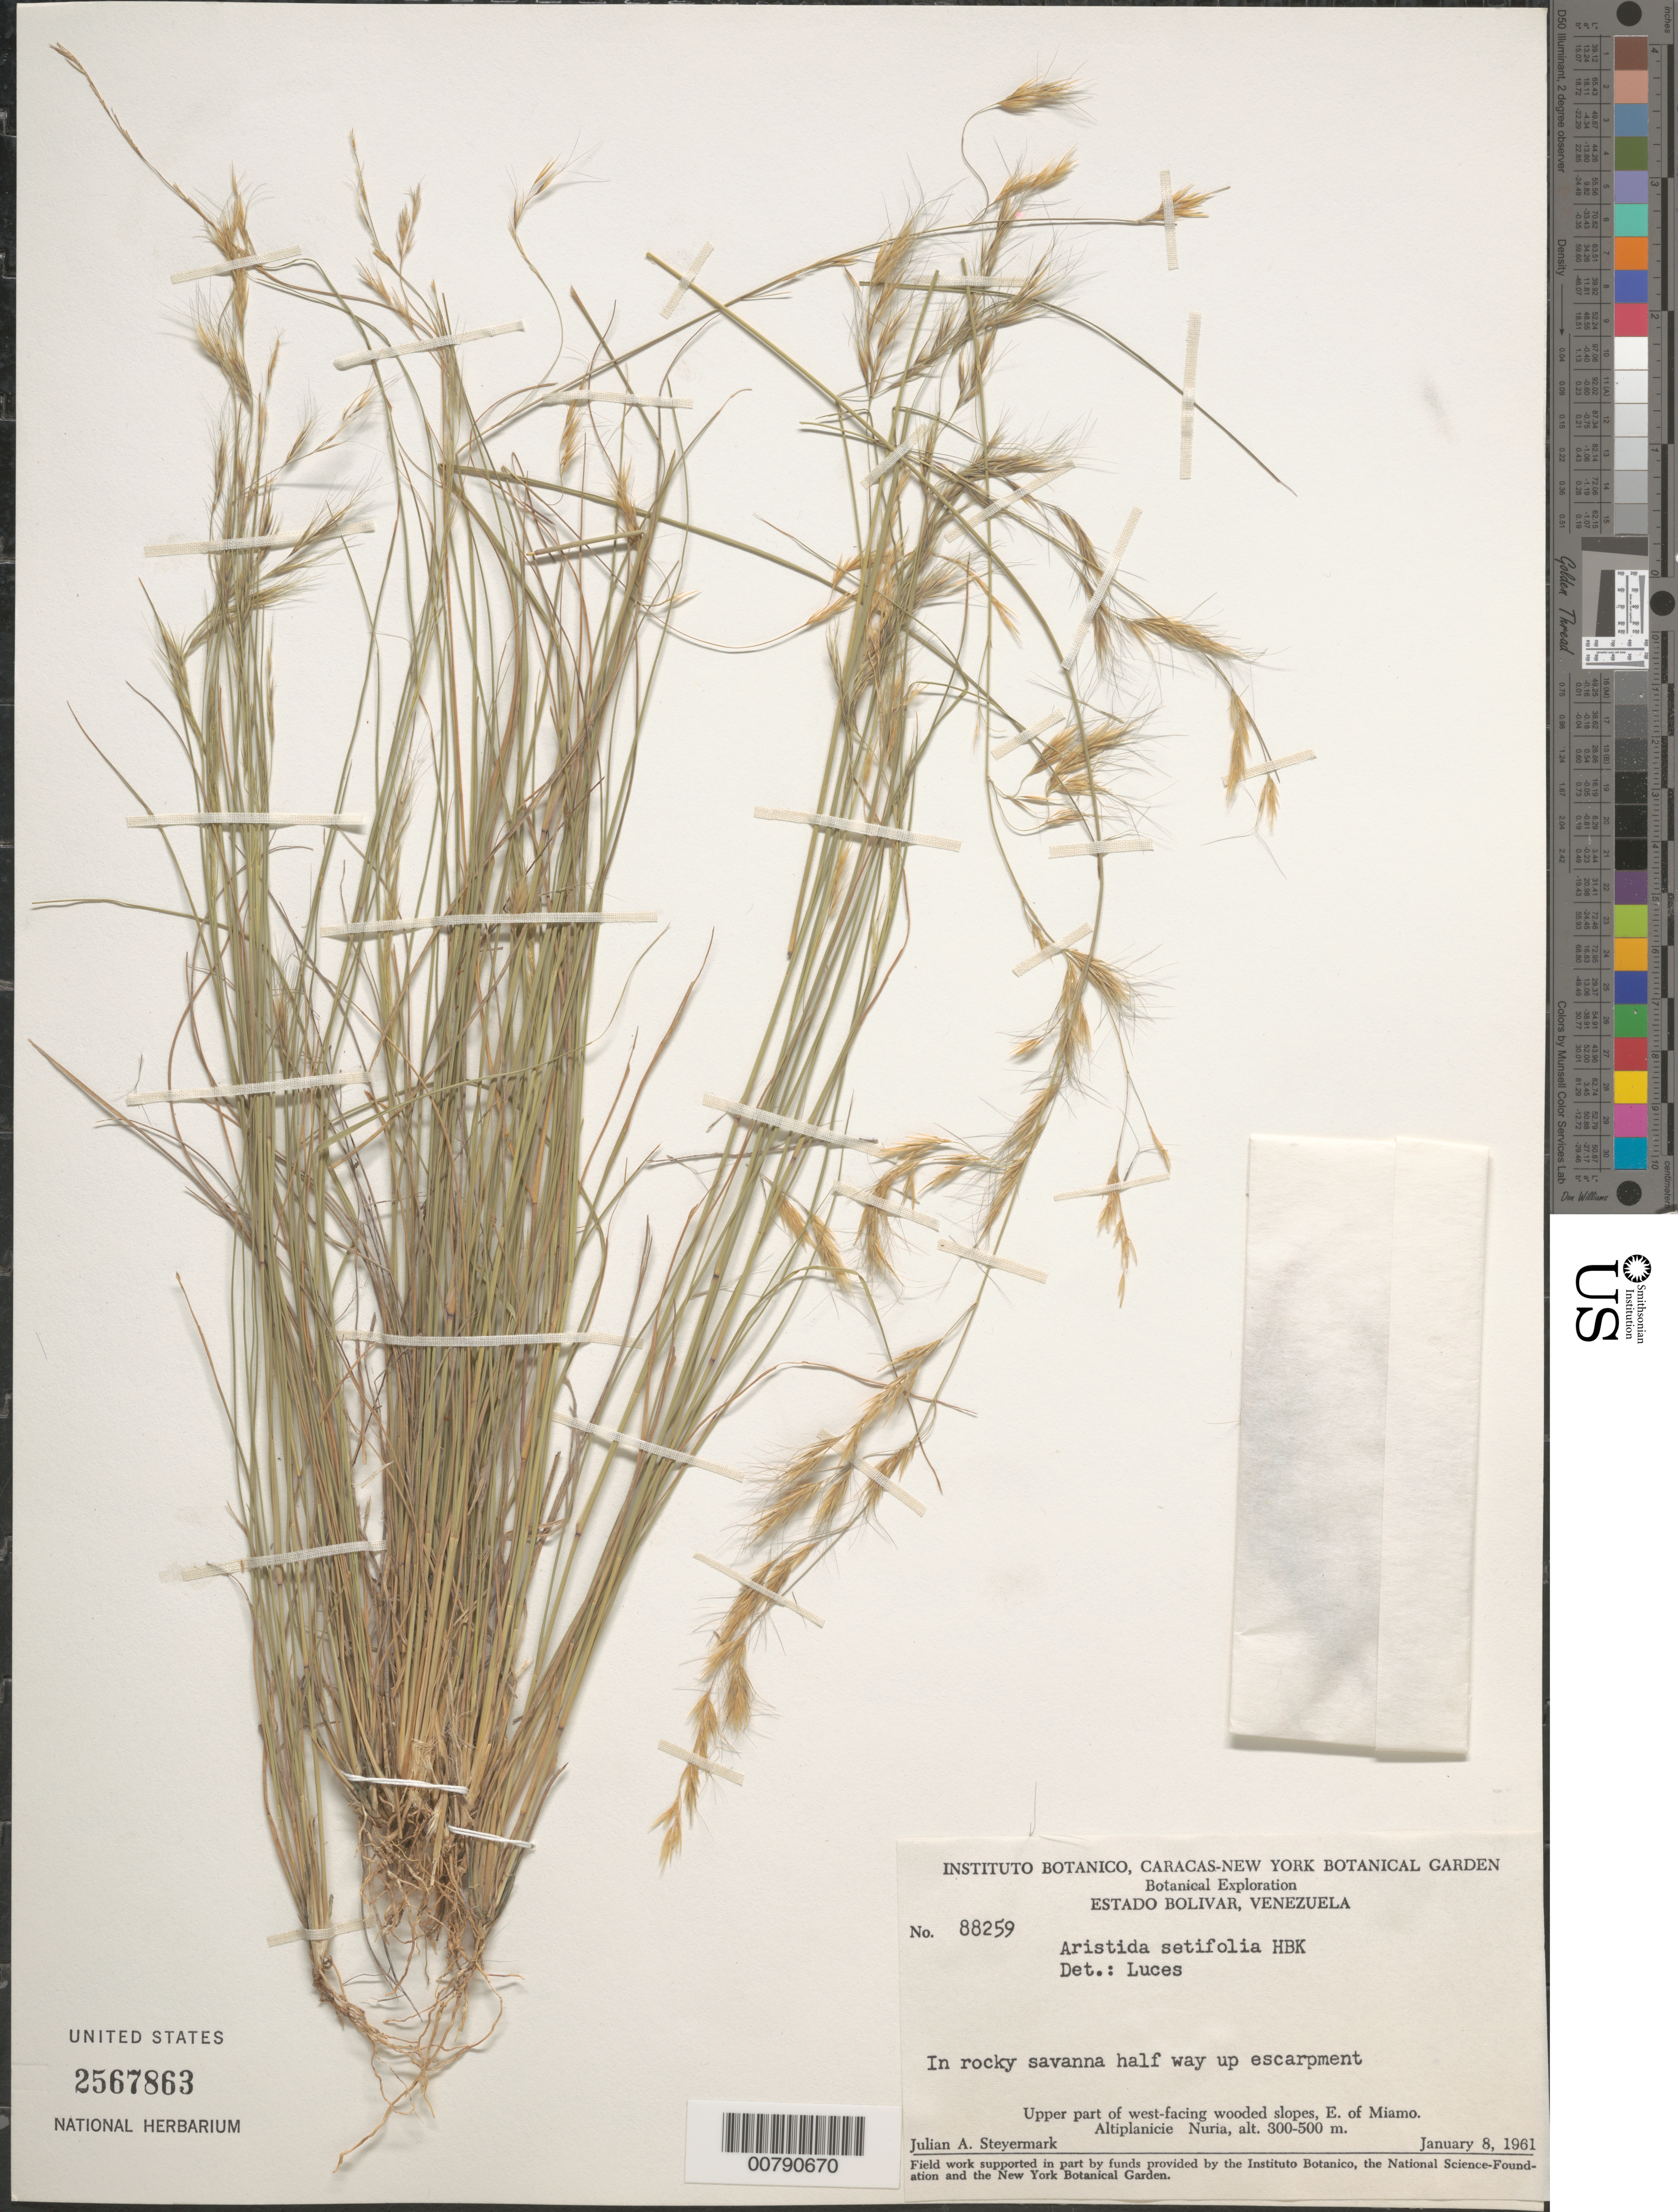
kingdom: Plantae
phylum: Tracheophyta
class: Liliopsida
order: Poales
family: Poaceae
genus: Aristida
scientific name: Aristida setifolia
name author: Kunth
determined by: Luces, --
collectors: J. Steyermark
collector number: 88259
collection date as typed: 8-Jan-61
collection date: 1961-01-08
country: Venezuela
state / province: Bolívar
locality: Altiplanicie de Nuria, E of Miamo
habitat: Upper part of west facing wooded slopes; in rocky savanna halfway up escarpment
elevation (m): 300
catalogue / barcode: US 2567863